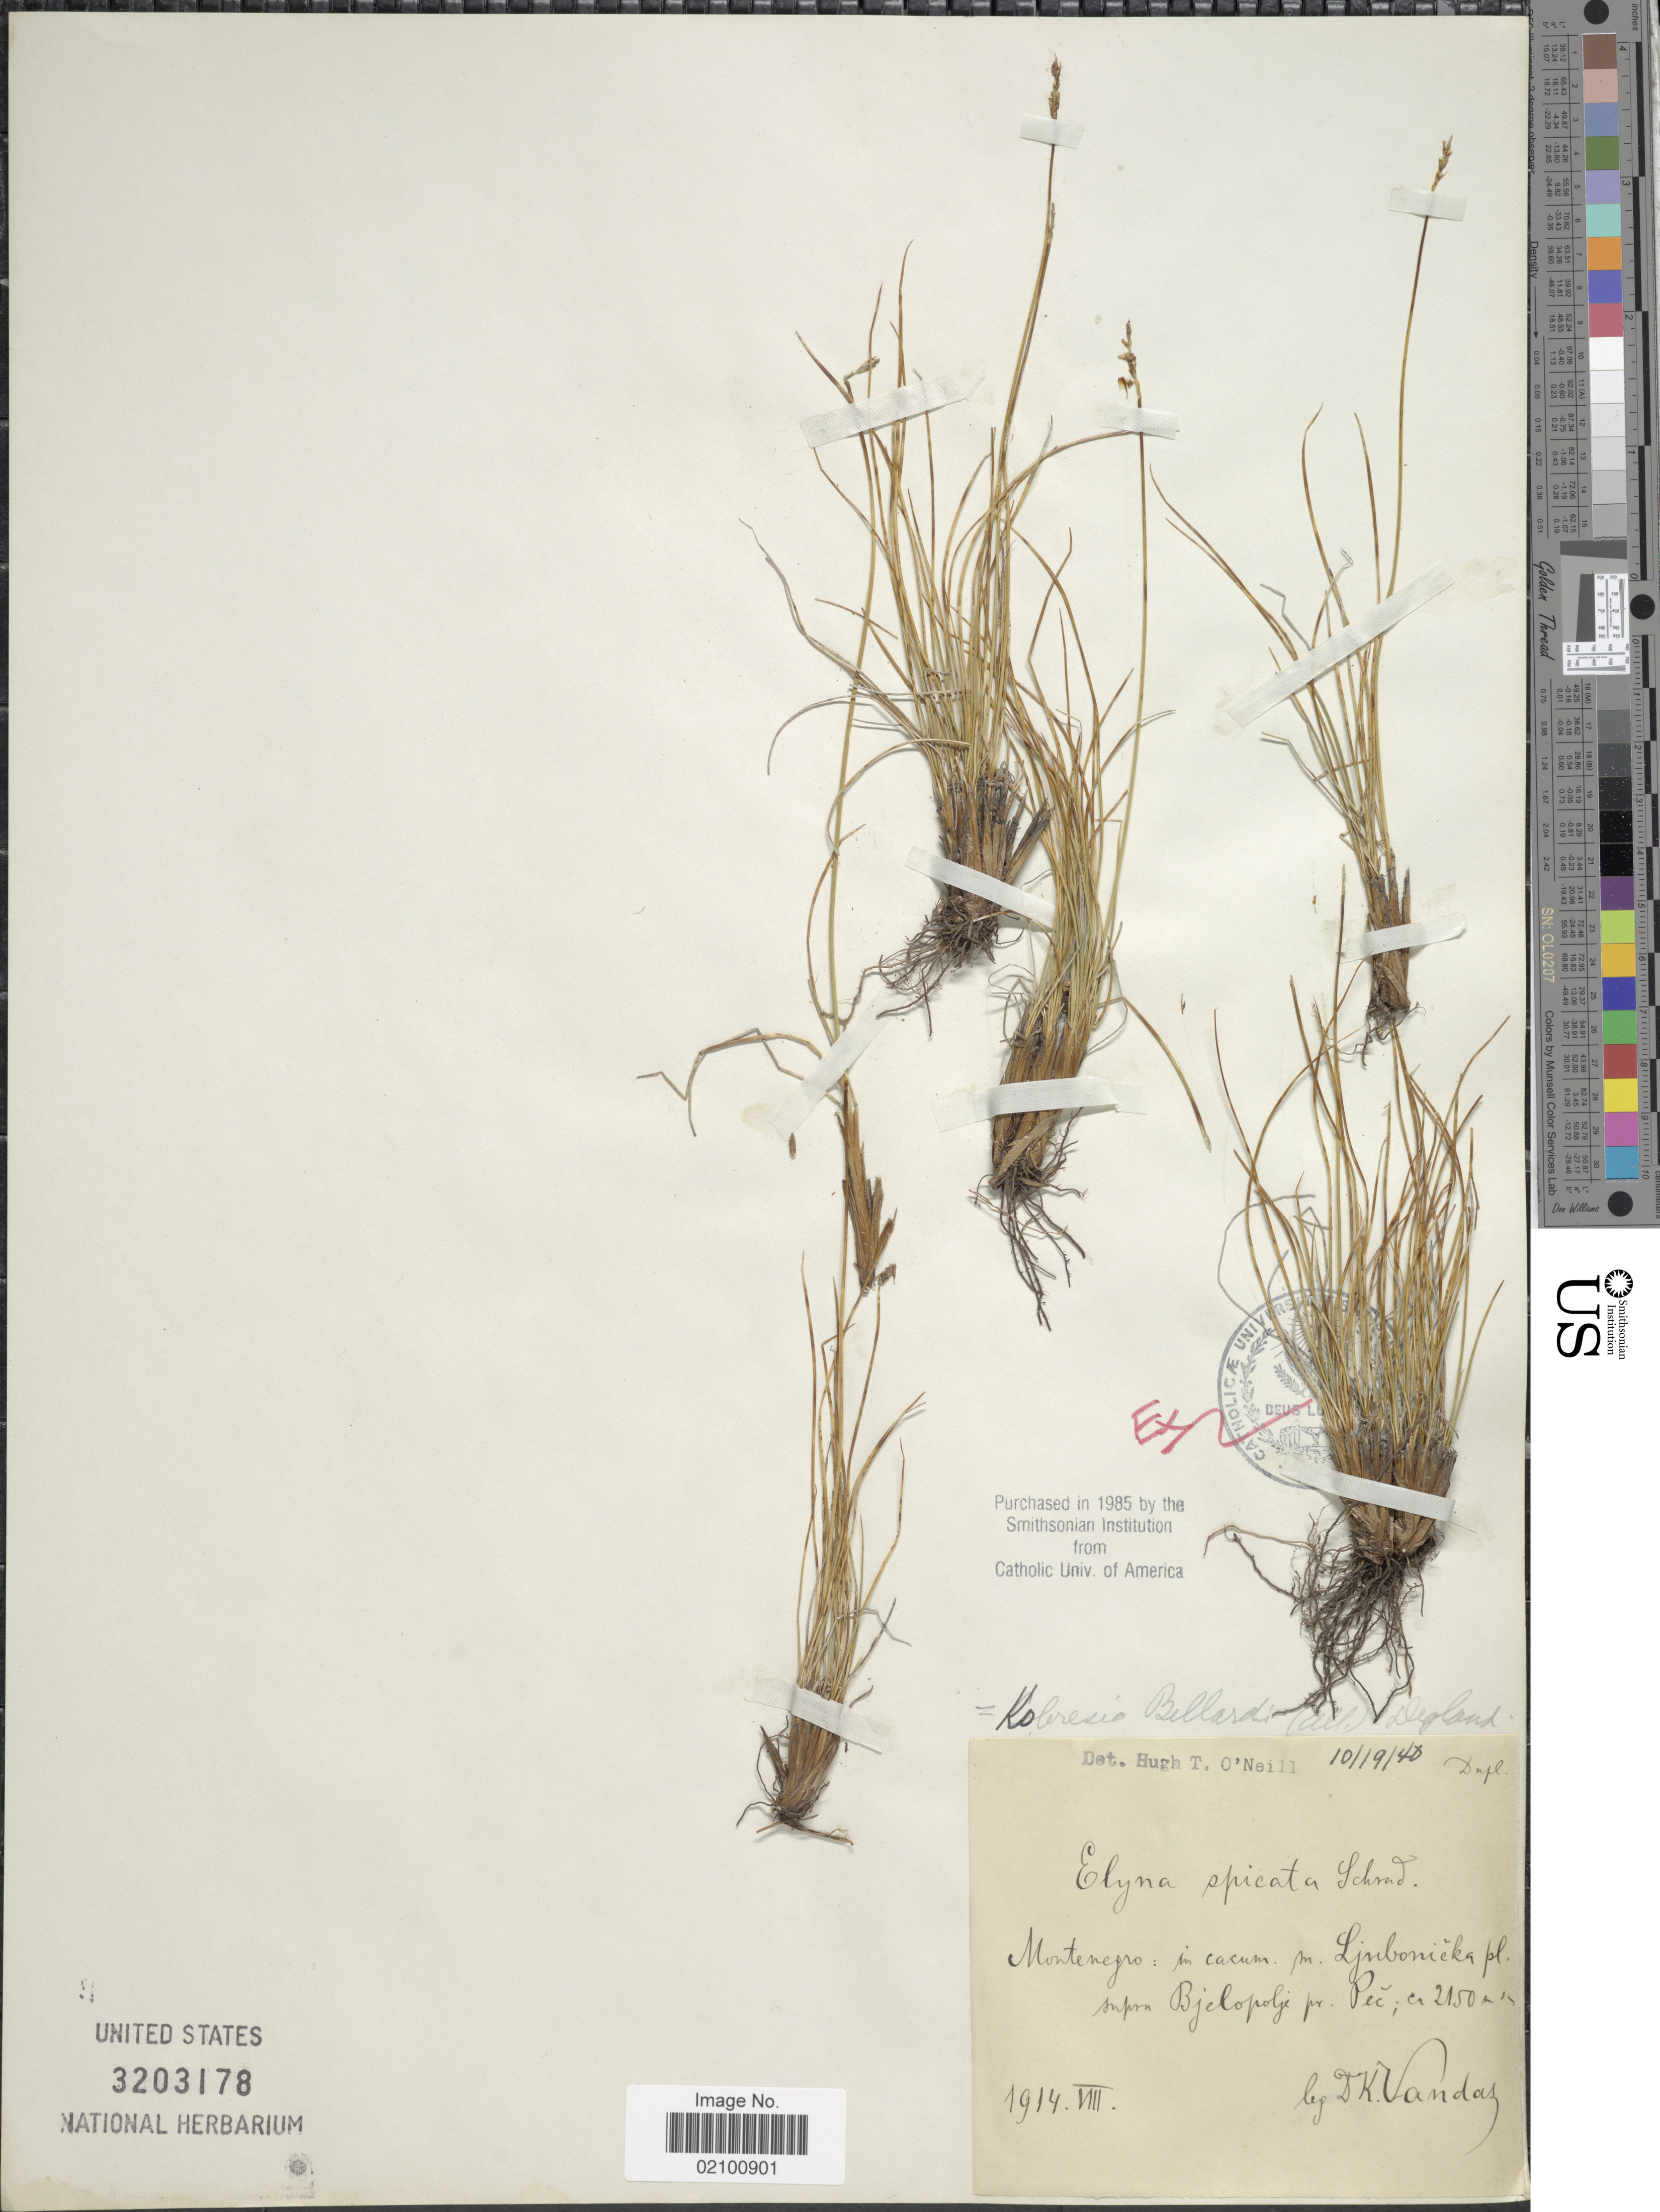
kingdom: Plantae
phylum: Tracheophyta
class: Liliopsida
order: Poales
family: Cyperaceae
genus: Carex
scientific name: Carex myosuroides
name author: Vill.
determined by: Strong, M. T., (US), Smithsonian Institution - National Museum of Natural History (UNITED STATES)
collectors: D. Vandas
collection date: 1914-08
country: Montenegro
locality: Montenegro: in cacum. m. Ljubonicka pl. supra Bijelopolje (Belo Polje) p.p.Pec (08. 1914) [interpreted]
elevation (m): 2150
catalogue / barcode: US 3203178